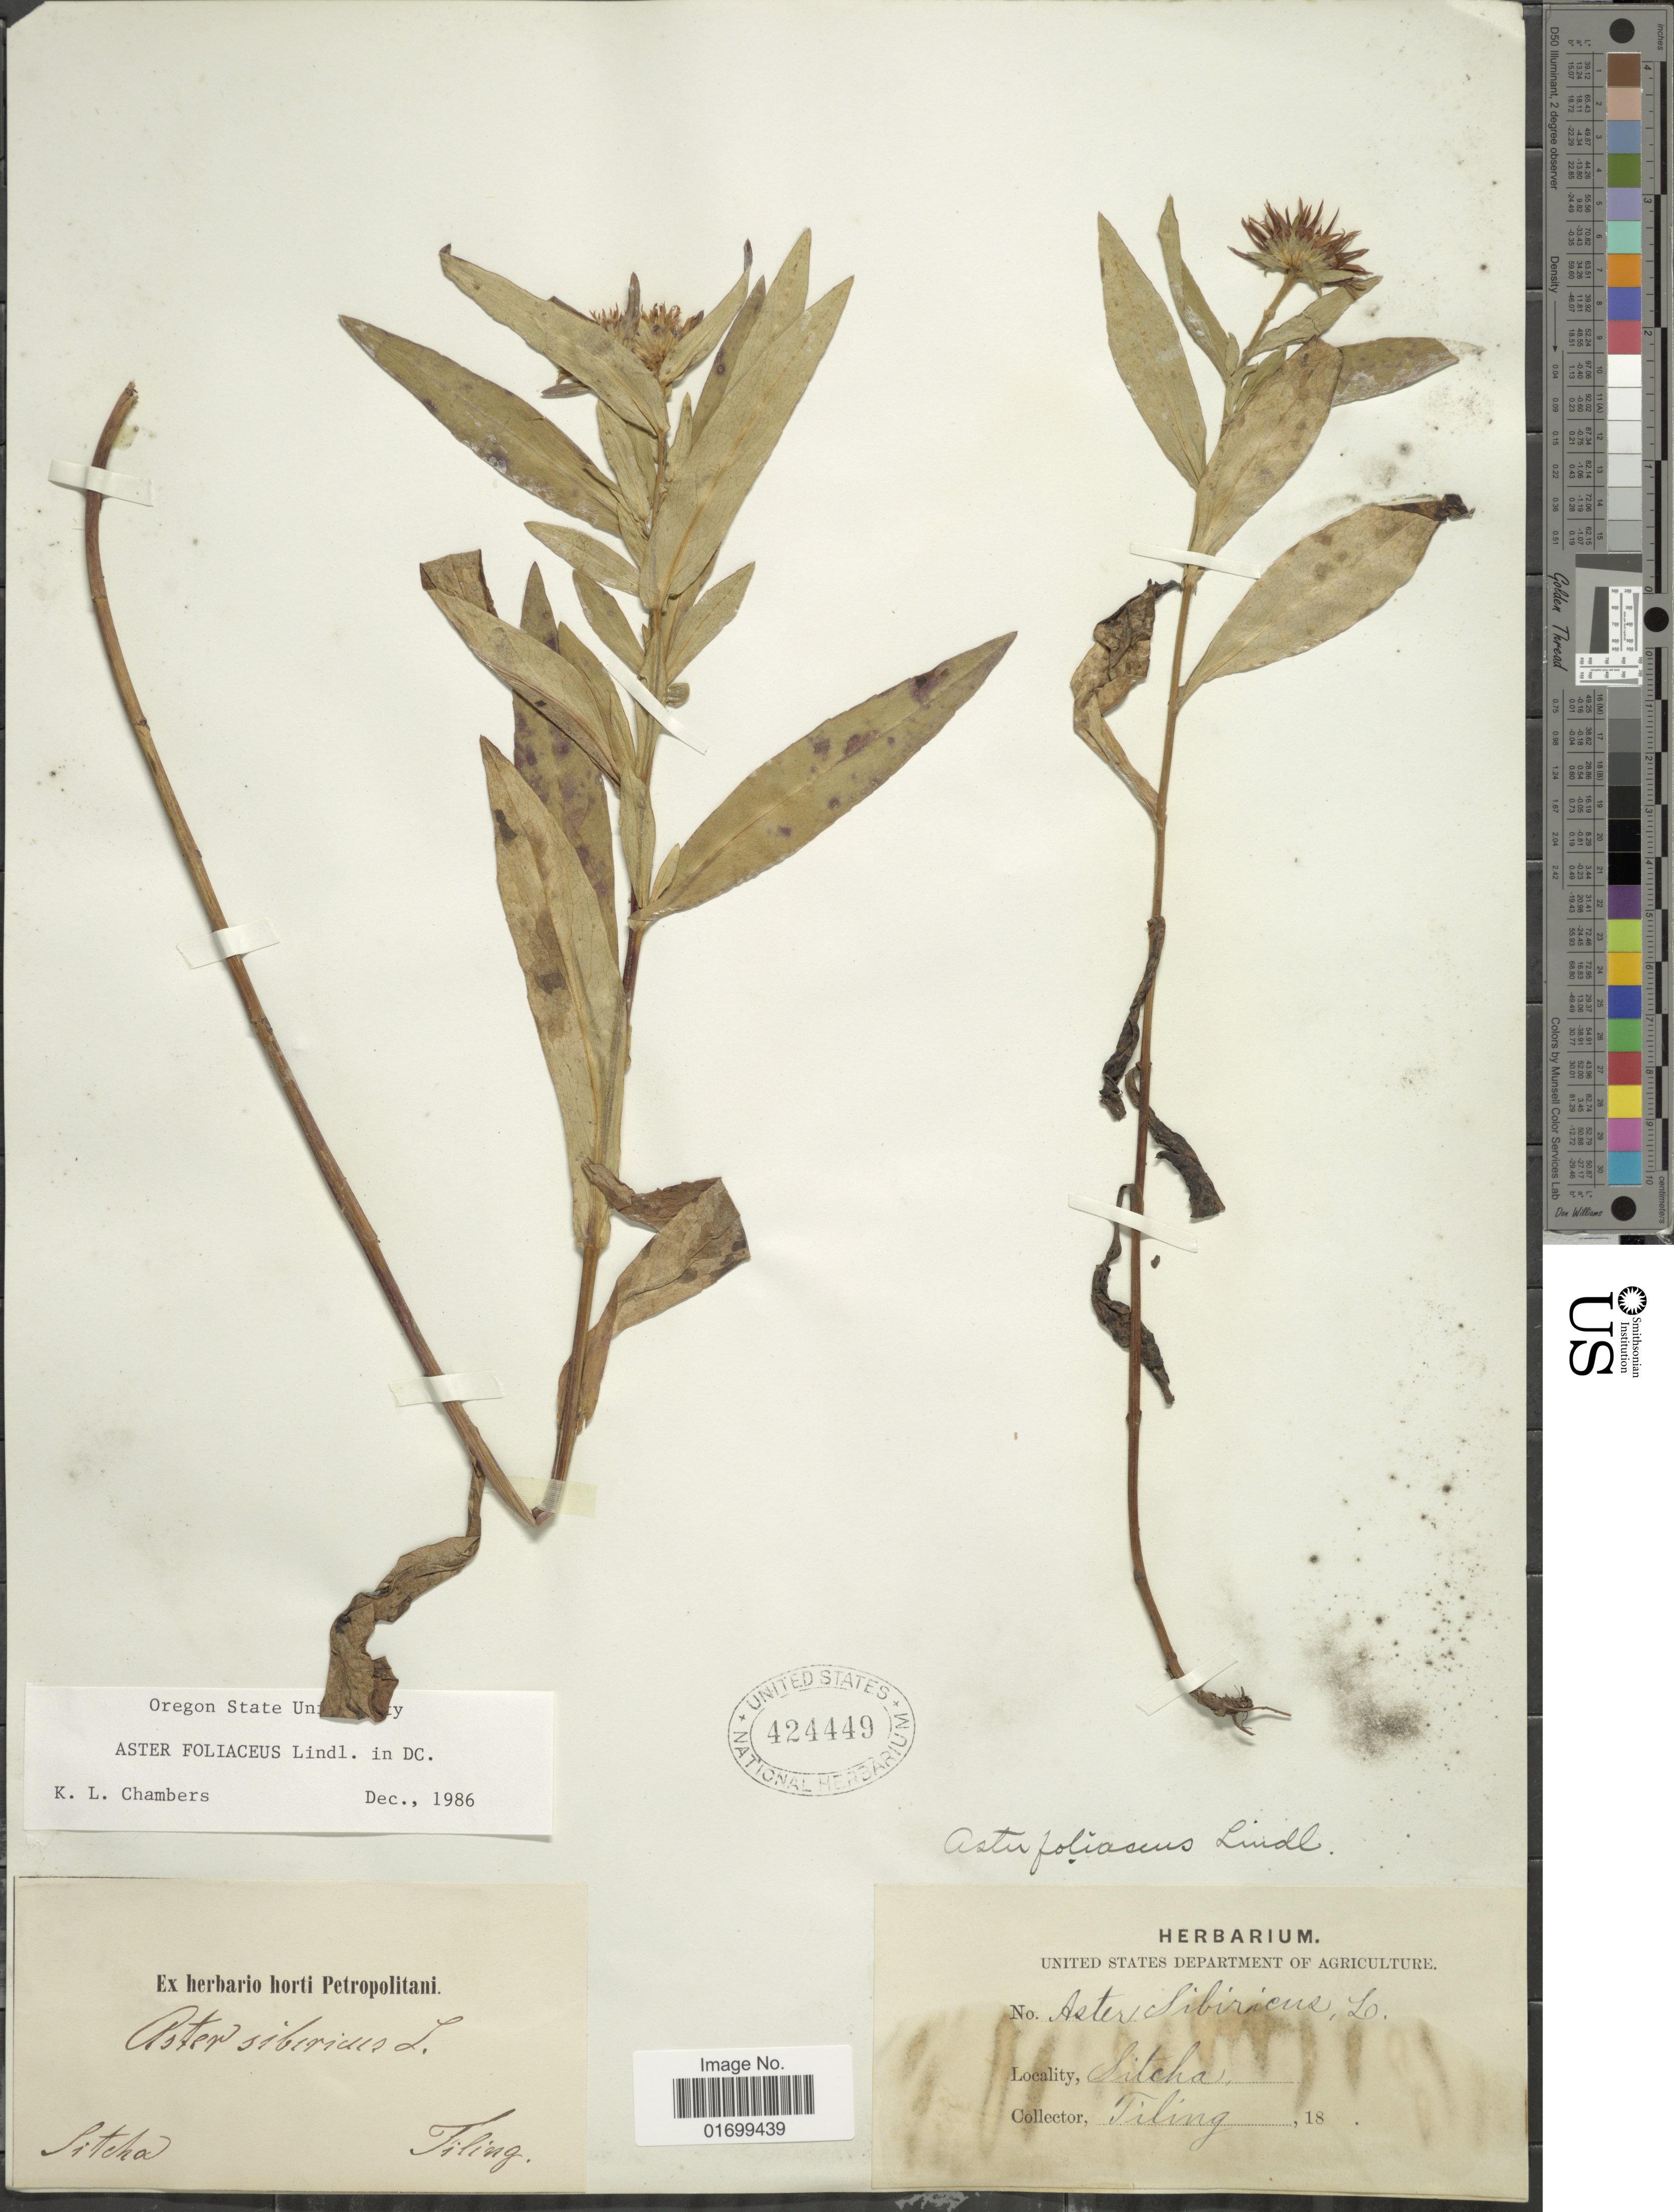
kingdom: Plantae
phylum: Tracheophyta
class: Magnoliopsida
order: Asterales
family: Asteraceae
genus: Symphyotrichum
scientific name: Symphyotrichum foliaceum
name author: (Lindl. ex DC.) G.L. Nesom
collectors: -. Tiling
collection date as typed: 18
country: United States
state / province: Alaska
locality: Sitcka,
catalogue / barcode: US 424449